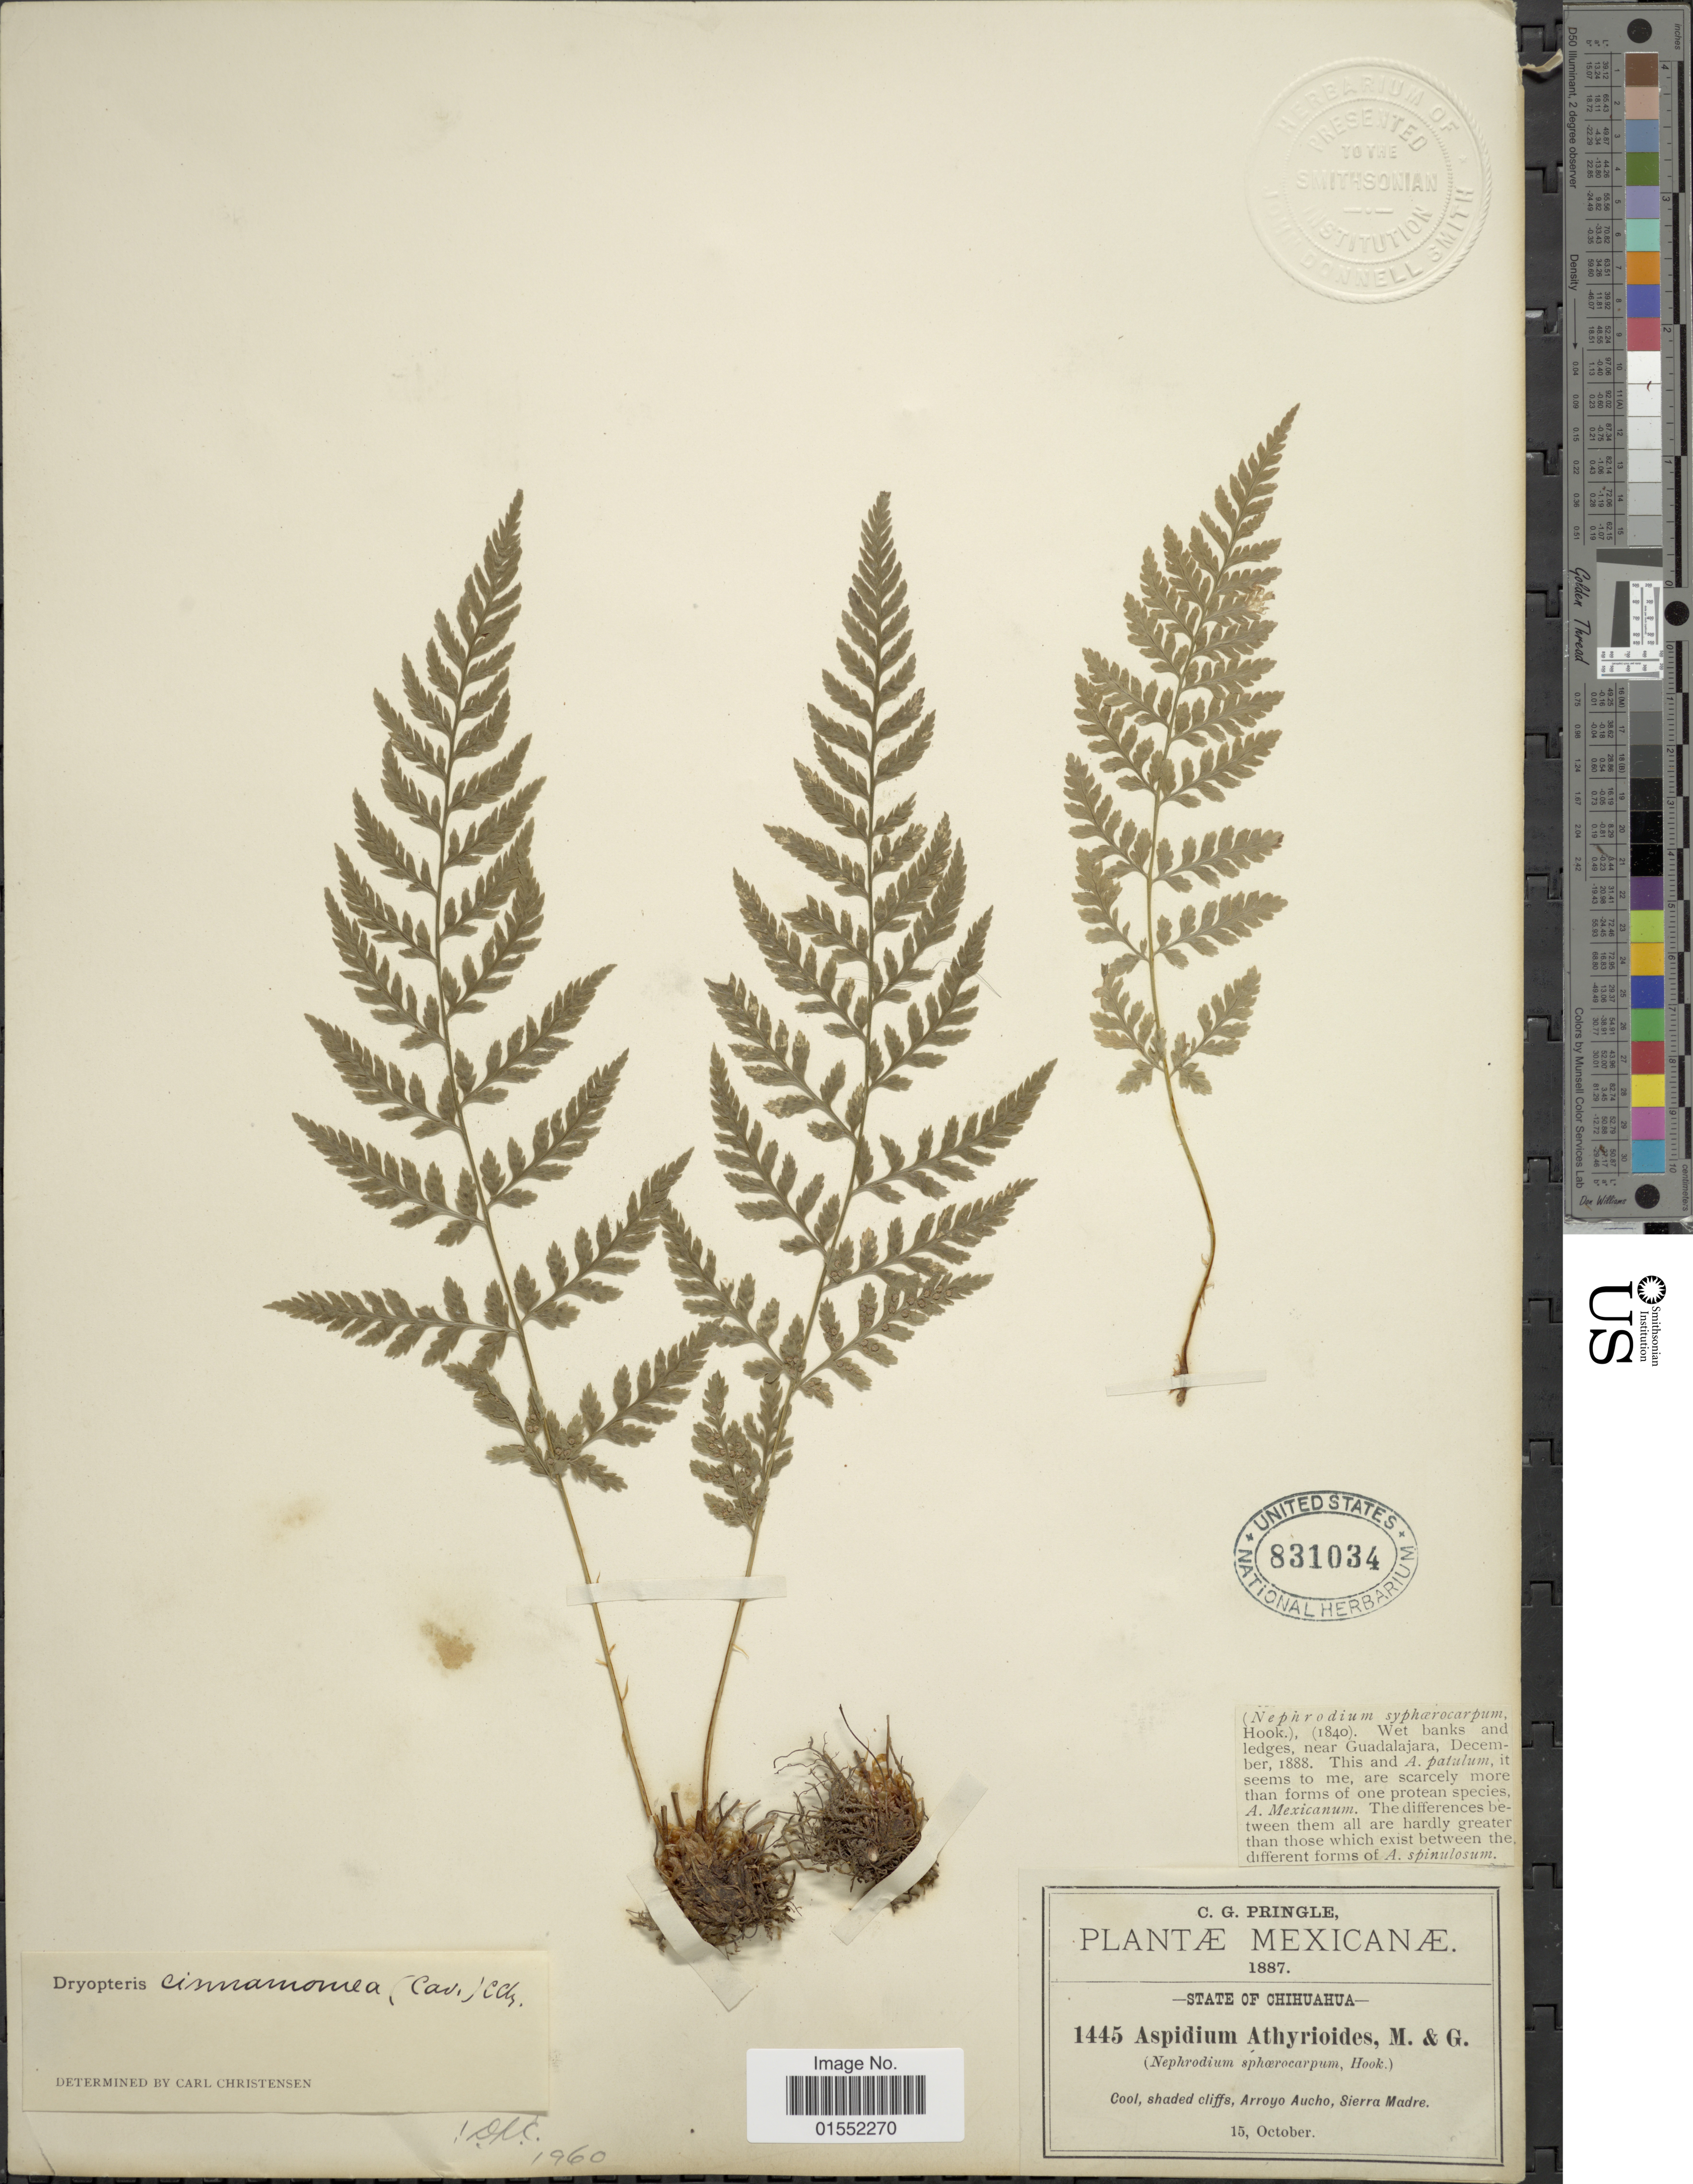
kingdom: Plantae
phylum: Tracheophyta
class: Polypodiopsida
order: Polypodiales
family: Dryopteridaceae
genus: Dryopteris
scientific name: Dryopteris cinnamomea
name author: (Cav.) C. Chr.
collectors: C. G. Pringle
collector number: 1445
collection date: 1887-10-15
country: Mexico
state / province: Chihuahua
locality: Cool, shaded cliffs, Arroyo Aucho, Sierra Madre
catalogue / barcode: US 831034